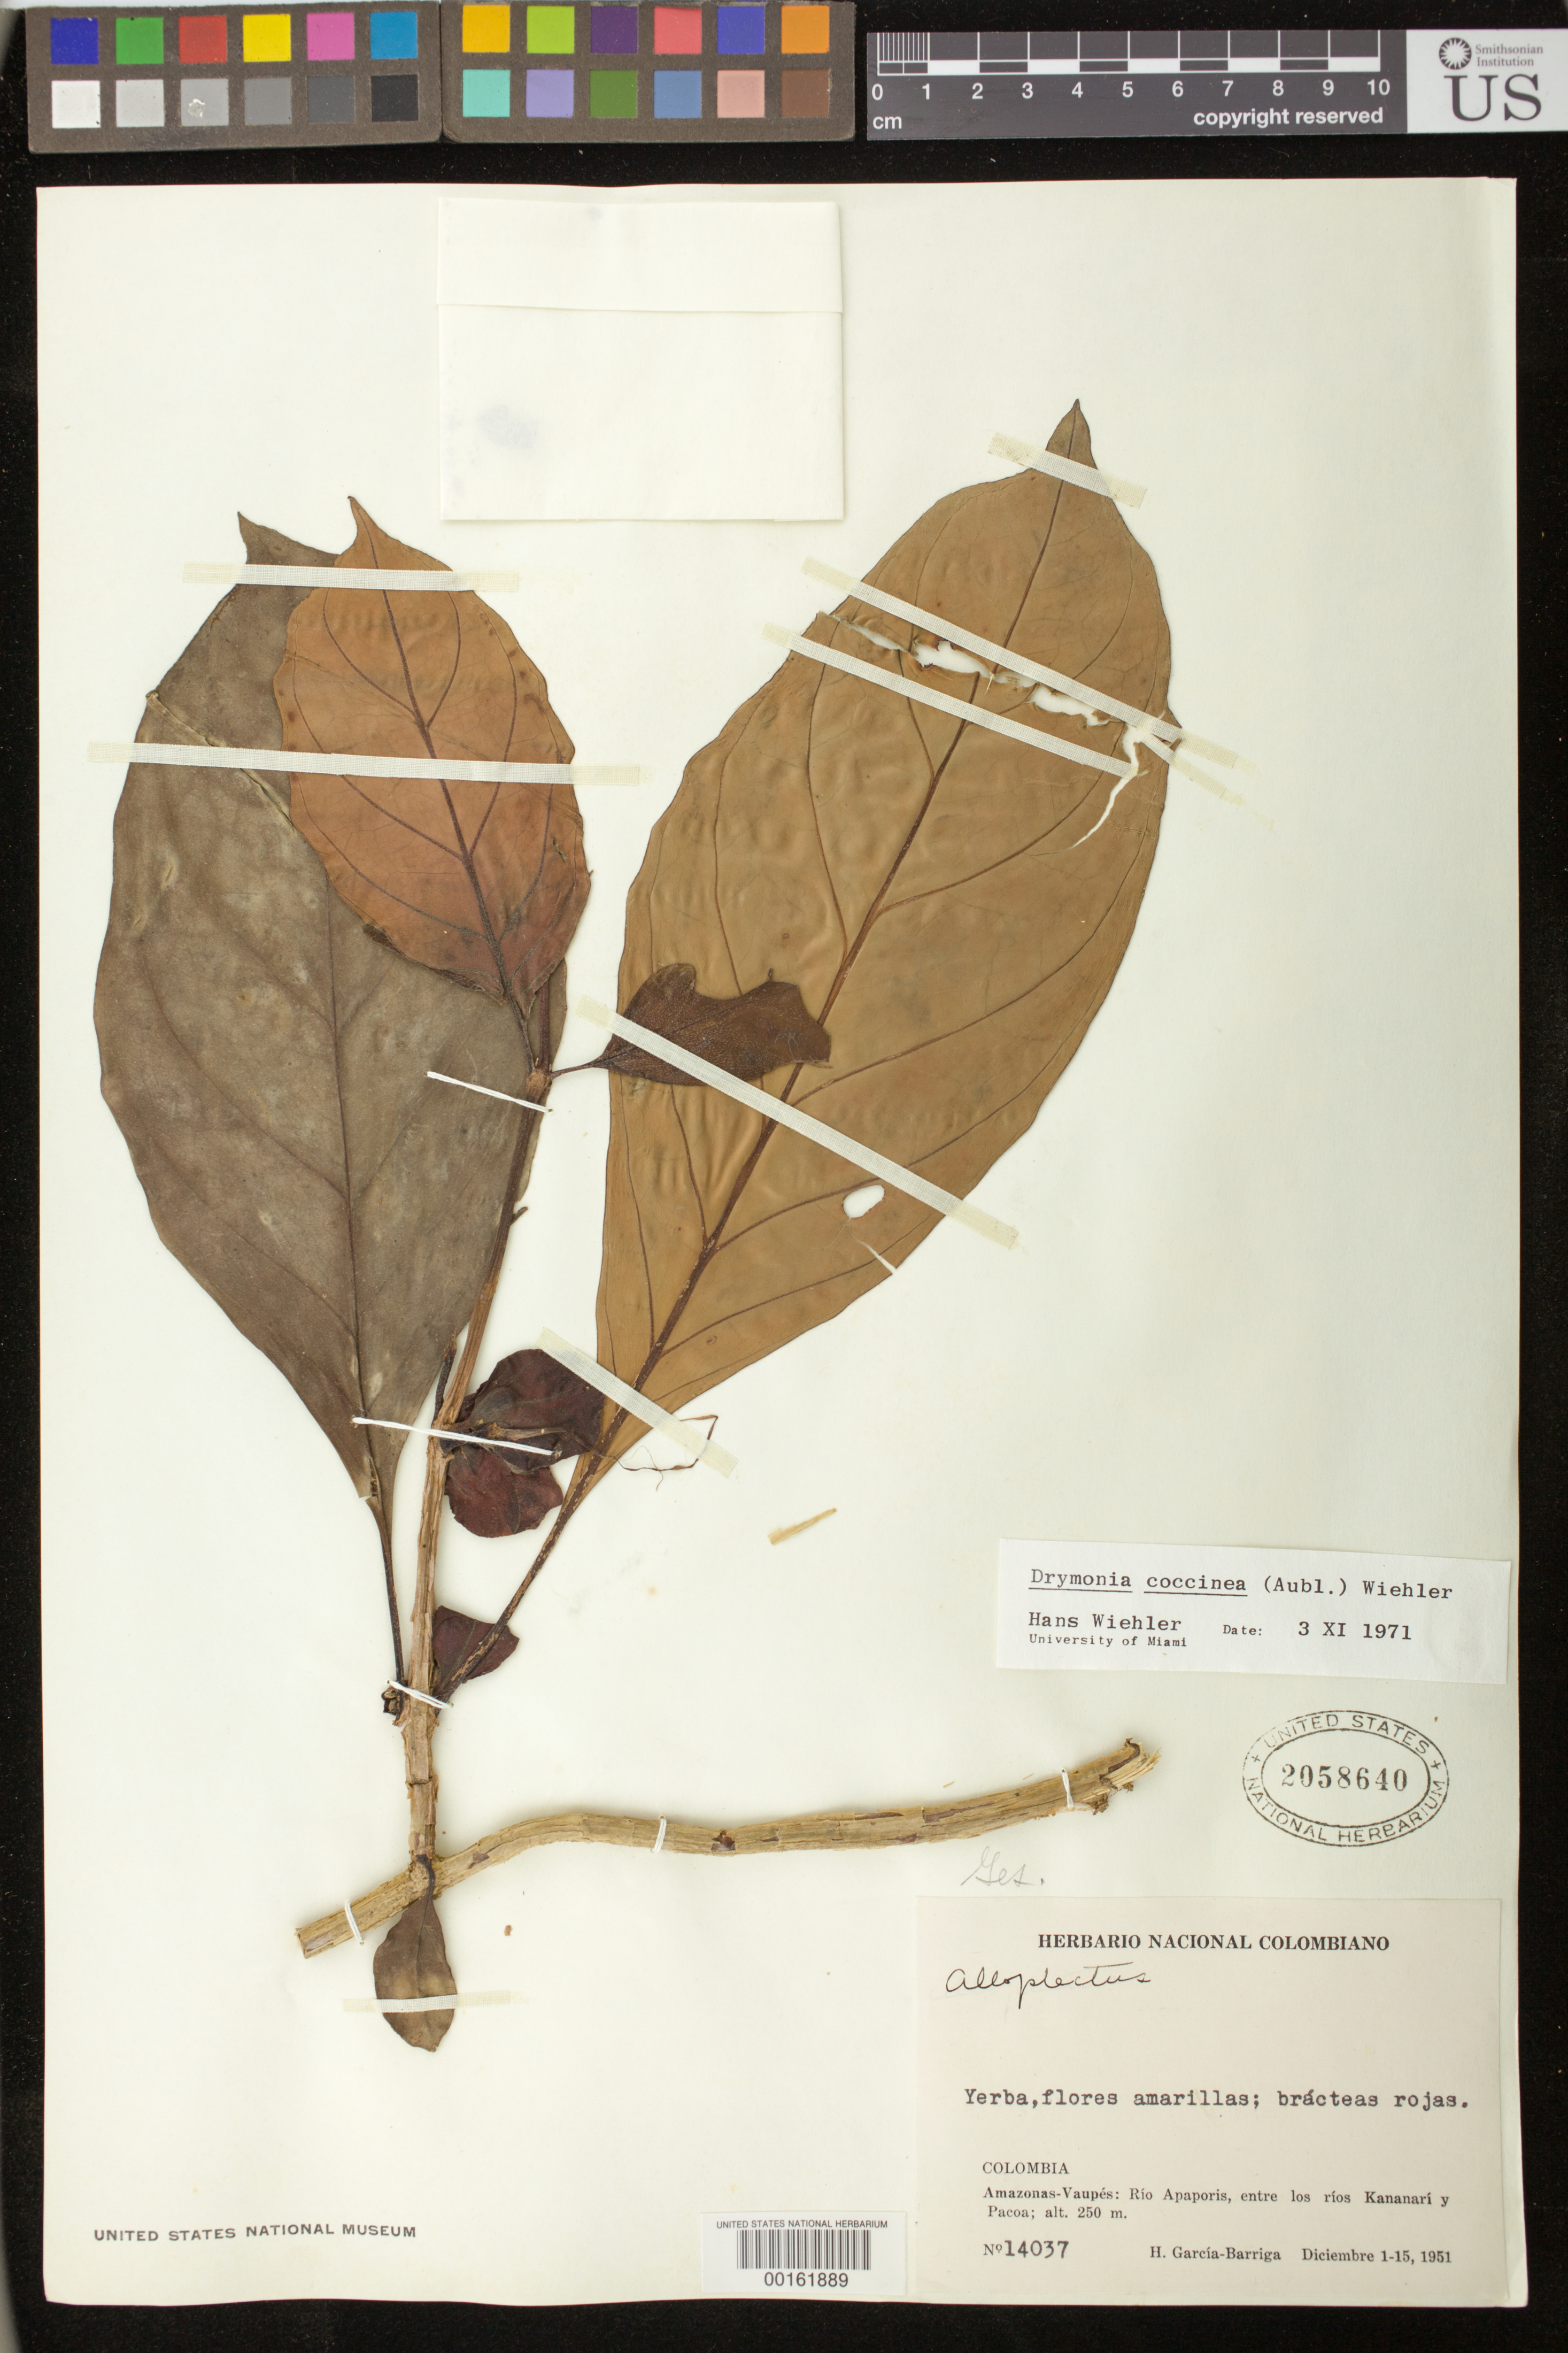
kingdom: Plantae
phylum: Tracheophyta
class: Magnoliopsida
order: Lamiales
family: Gesneriaceae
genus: Drymonia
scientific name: Drymonia coccinea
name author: (Aubl.) Wiehler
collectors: H. García Barriga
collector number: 14037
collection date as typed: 1-15 Dec 1951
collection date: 1951-12-01/1951-12-15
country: Colombia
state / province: Amazônas / Vaupés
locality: Rio Apaporis, between the Kananari and Pacoa rivers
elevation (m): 250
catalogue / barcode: US 2058640